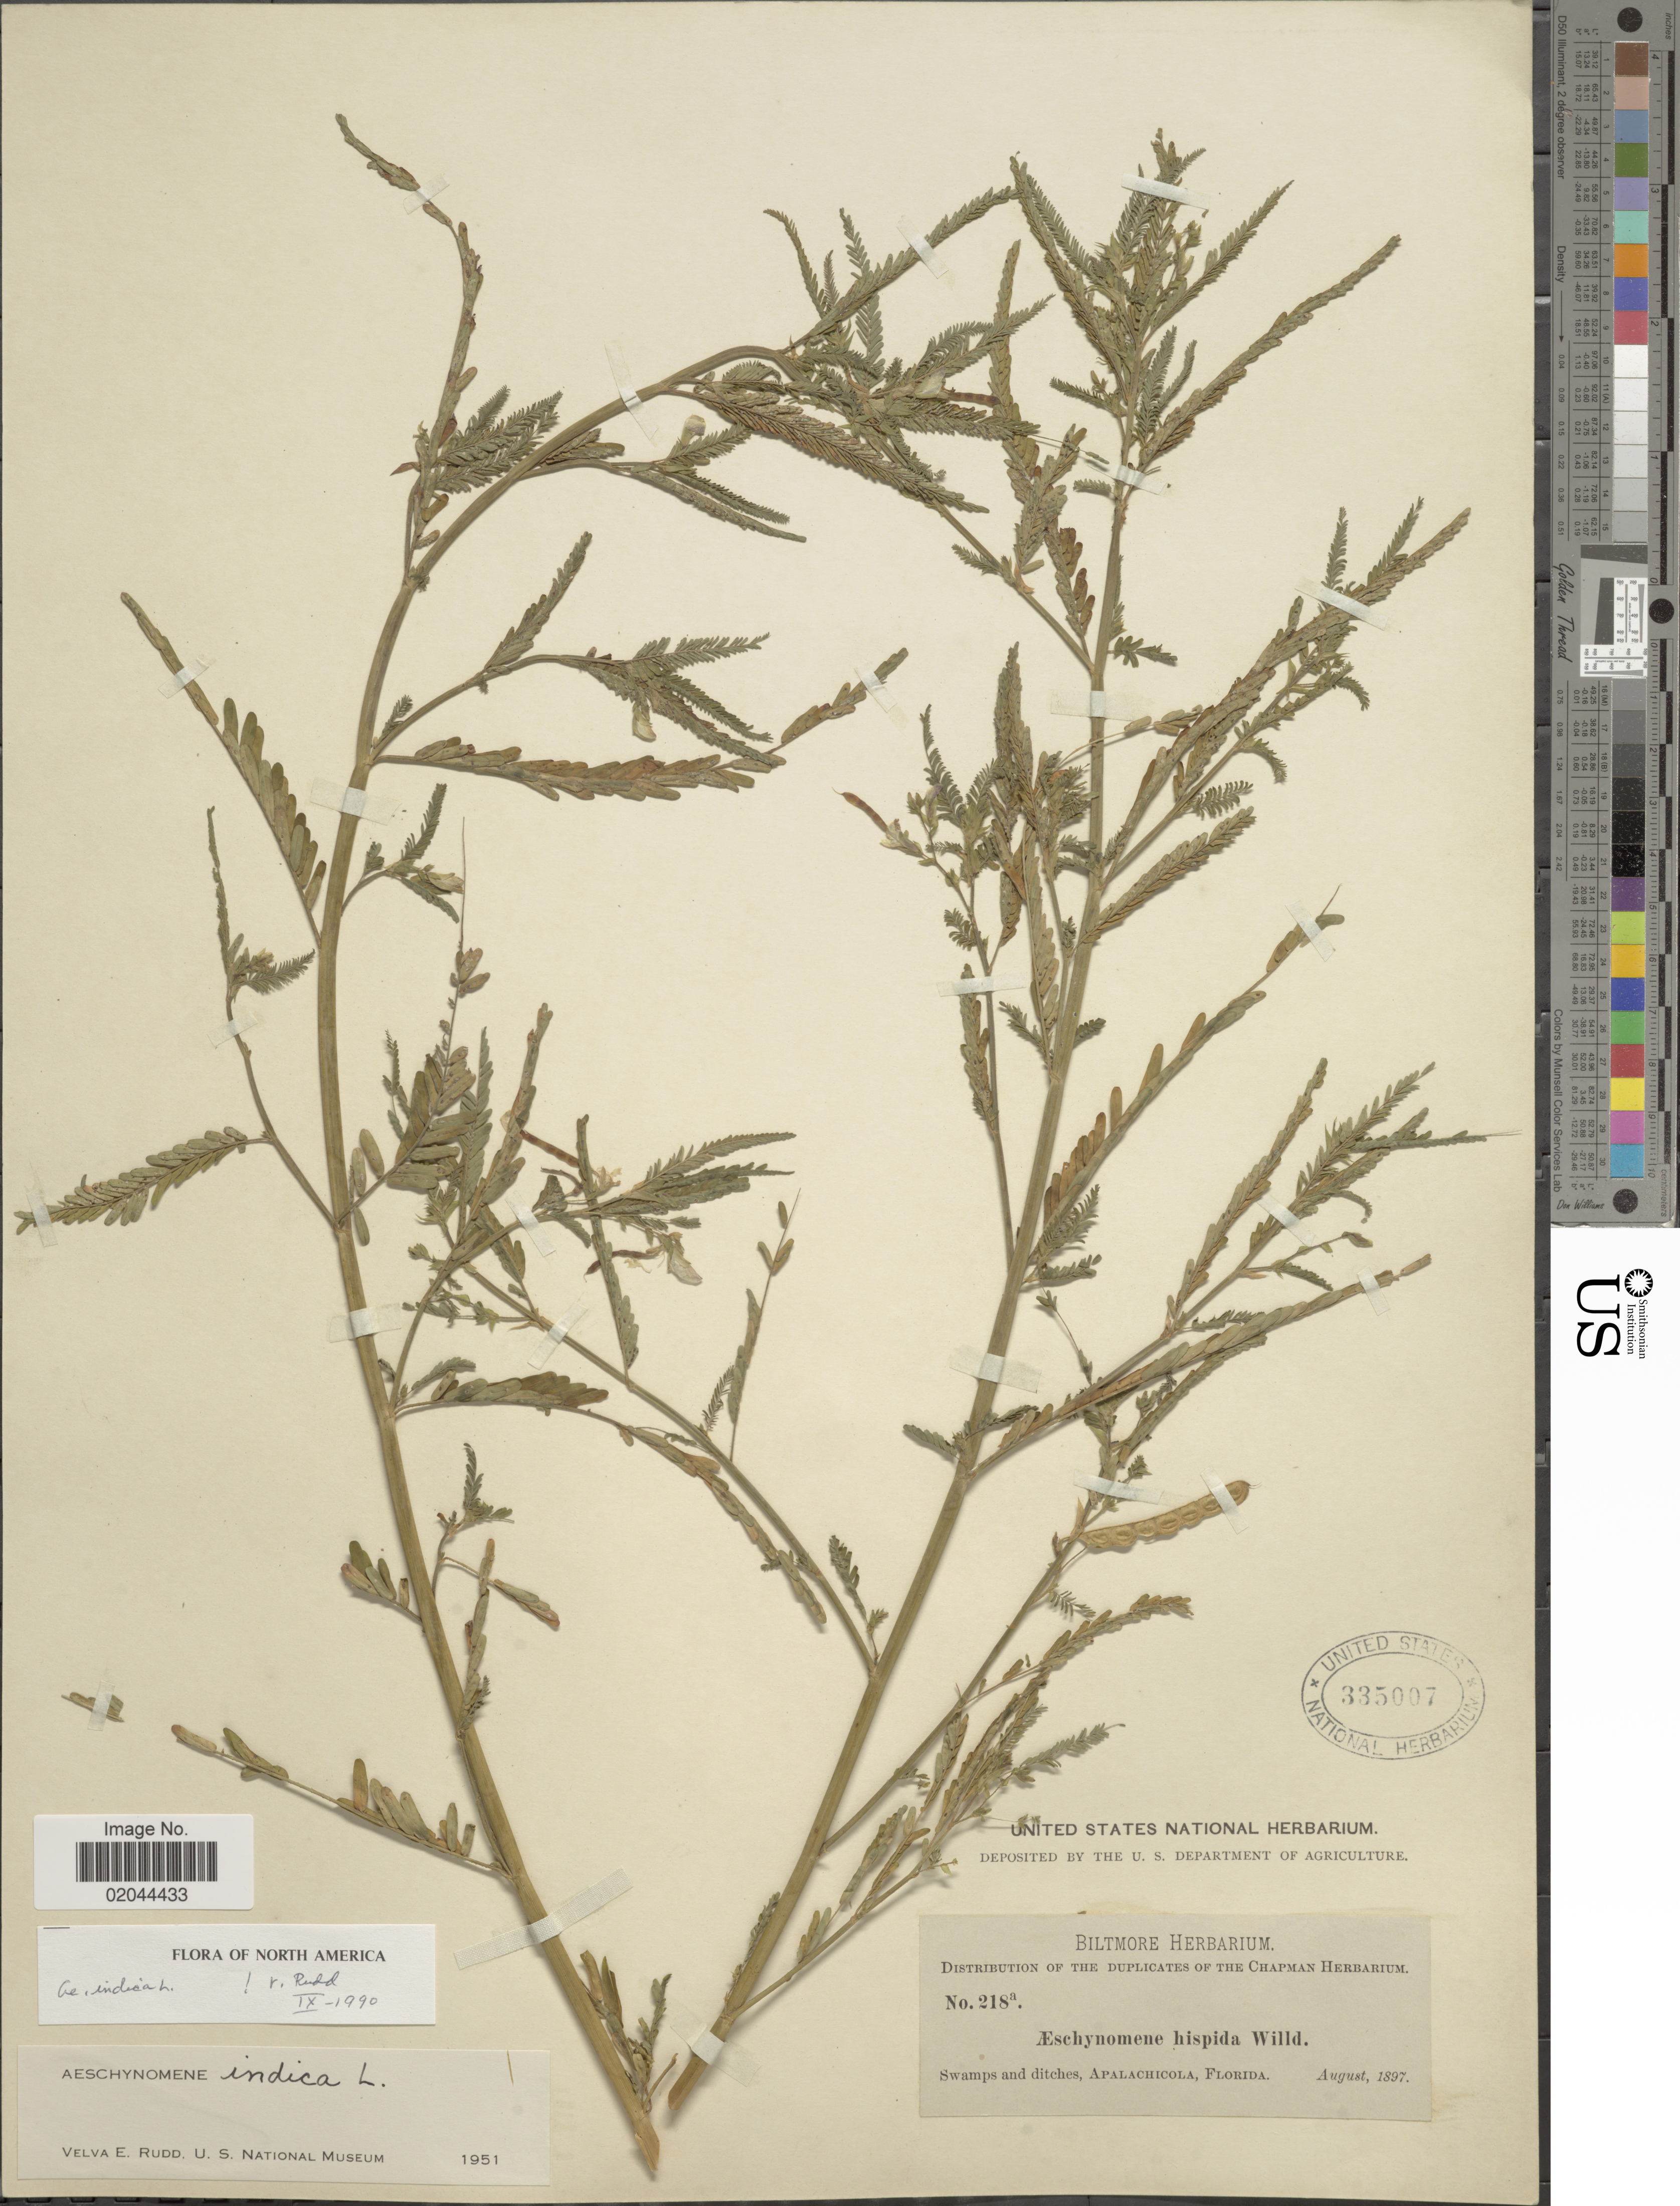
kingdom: Plantae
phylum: Tracheophyta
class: Magnoliopsida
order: Fabales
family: Fabaceae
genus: Aeschynomene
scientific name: Aeschynomene indica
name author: L.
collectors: ex herb. Biltmore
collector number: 218a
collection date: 1897-08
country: United States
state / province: Florida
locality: Swamps and ditches, Apalachicola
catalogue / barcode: US 335007